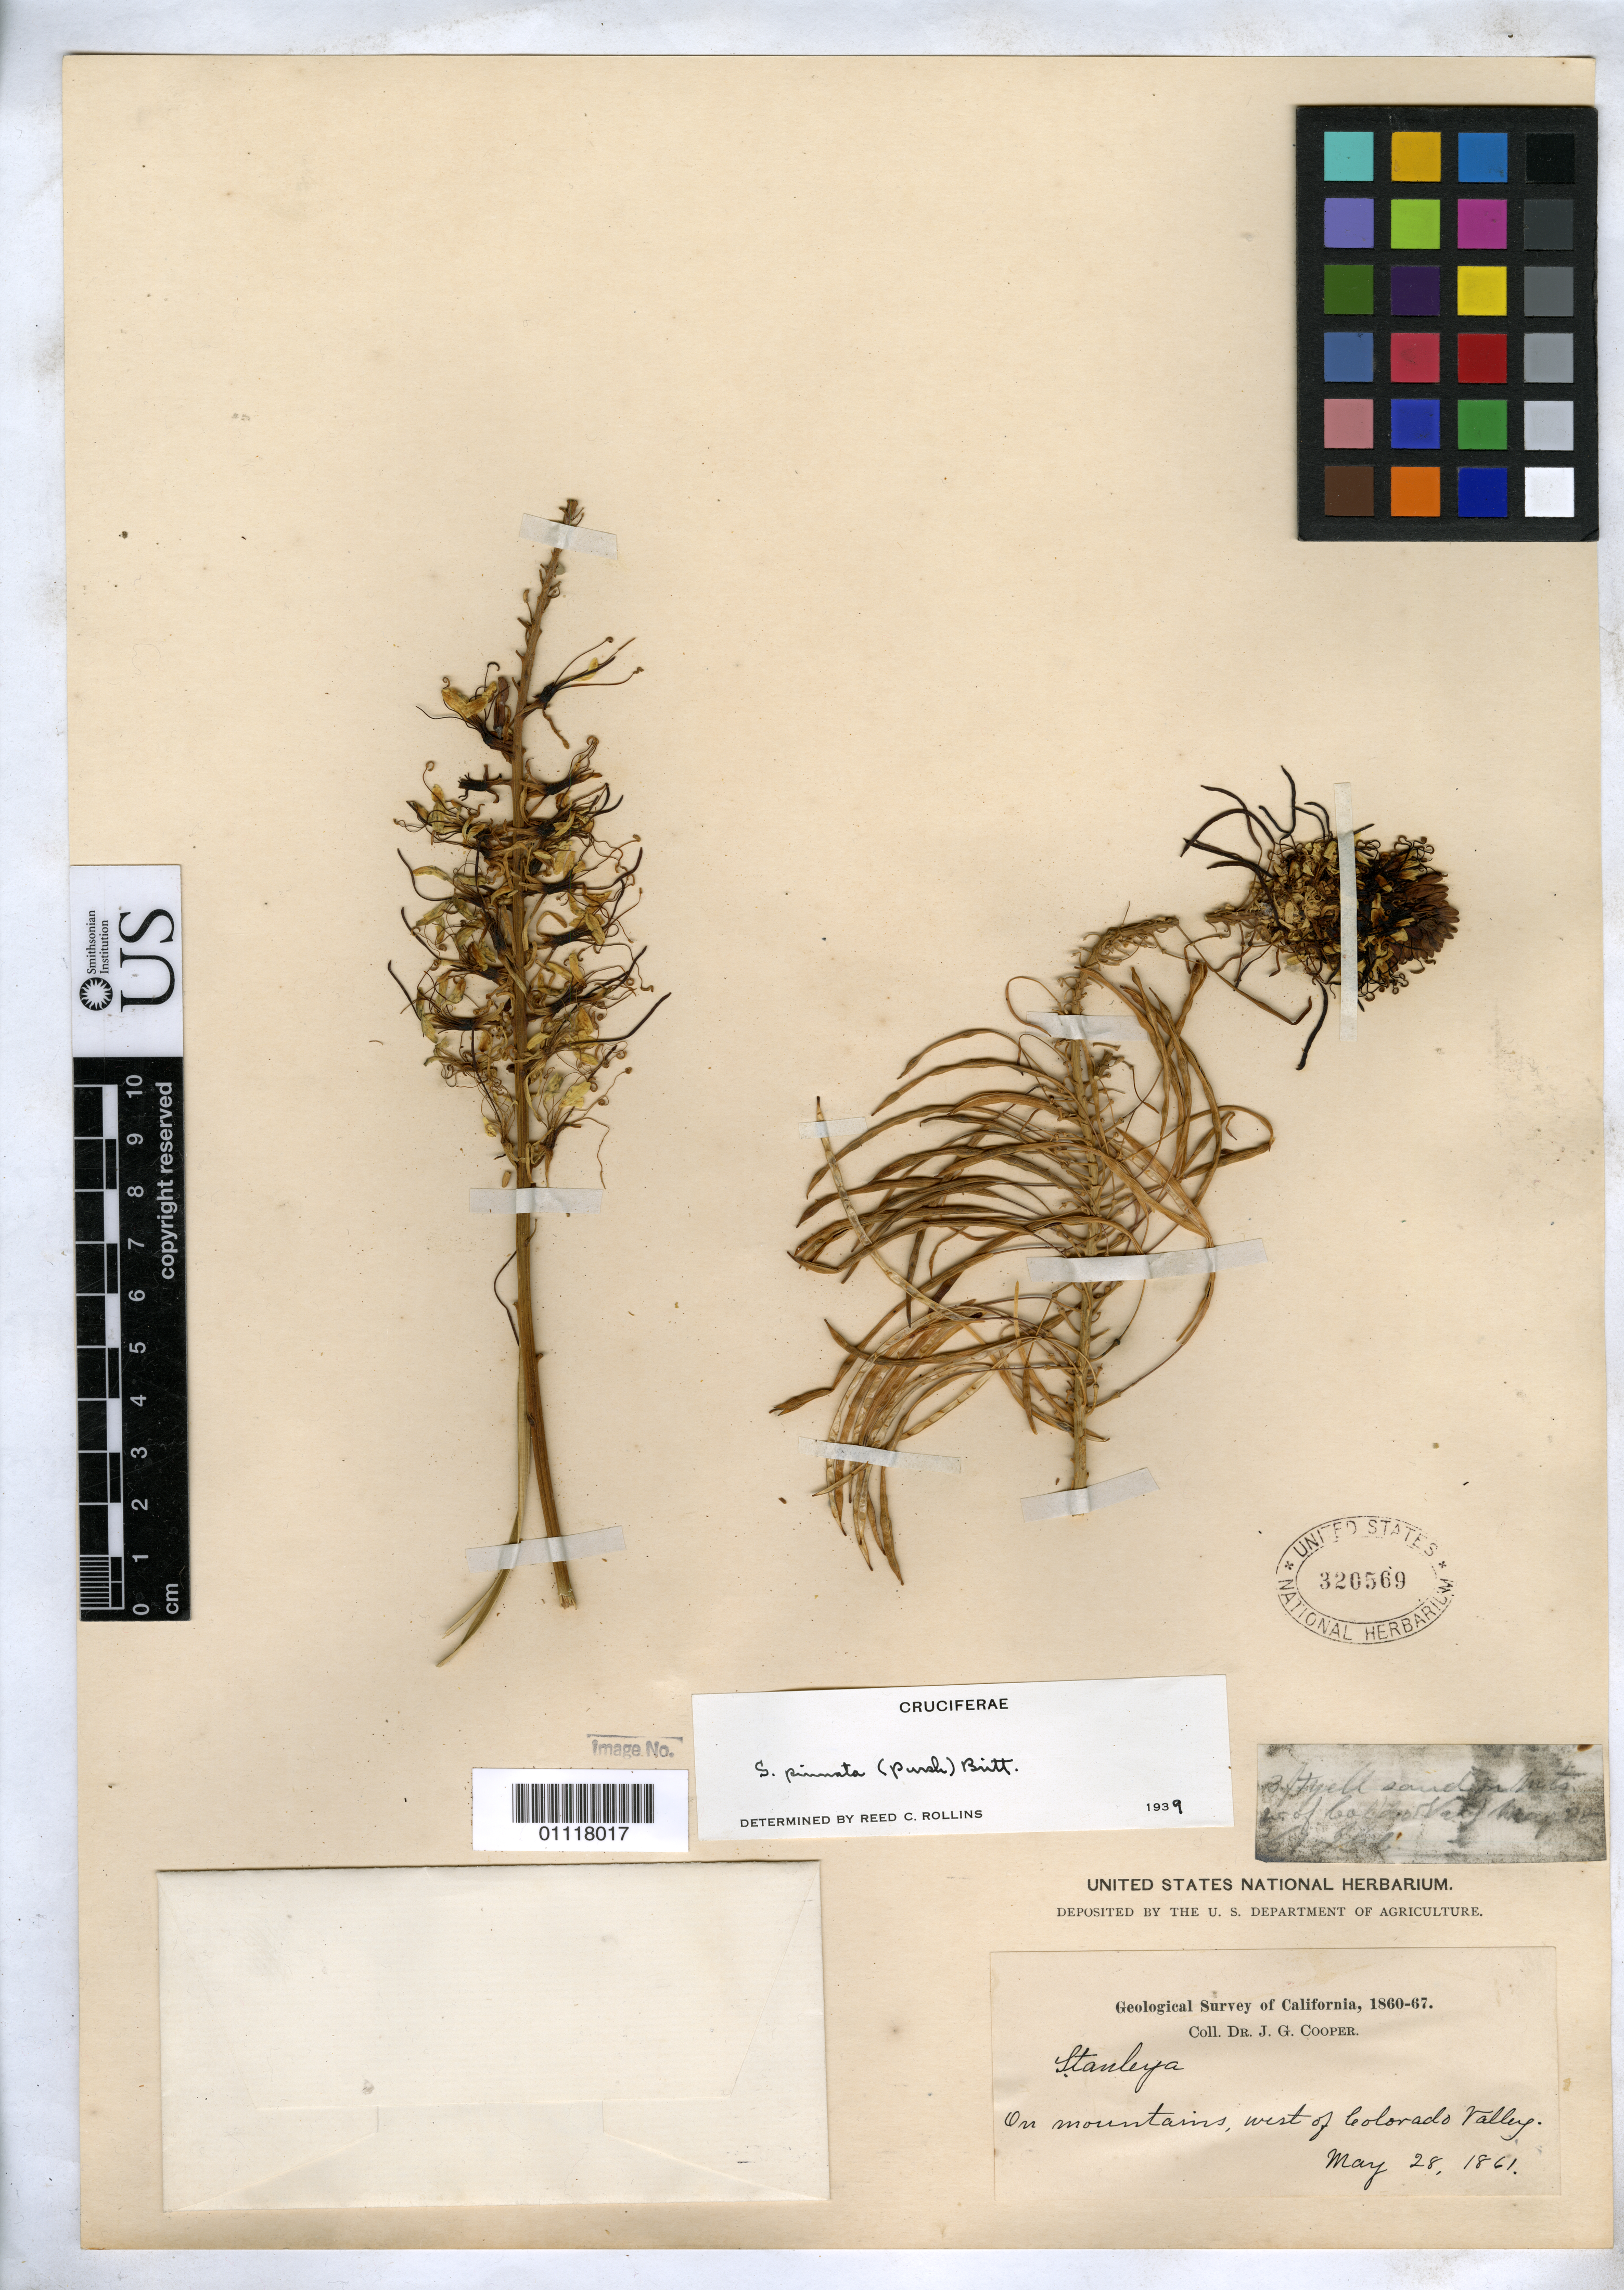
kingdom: Plantae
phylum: Tracheophyta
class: Magnoliopsida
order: Brassicales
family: Brassicaceae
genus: Stanleya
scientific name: Stanleya pinnata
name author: (Pursh) Britton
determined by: Rollins, Reed C., (GH), Harvard University Herbaria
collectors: J. G. Cooper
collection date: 1861-05-28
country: United States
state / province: California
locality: On mountains, West of Colorado Valley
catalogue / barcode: US 320569